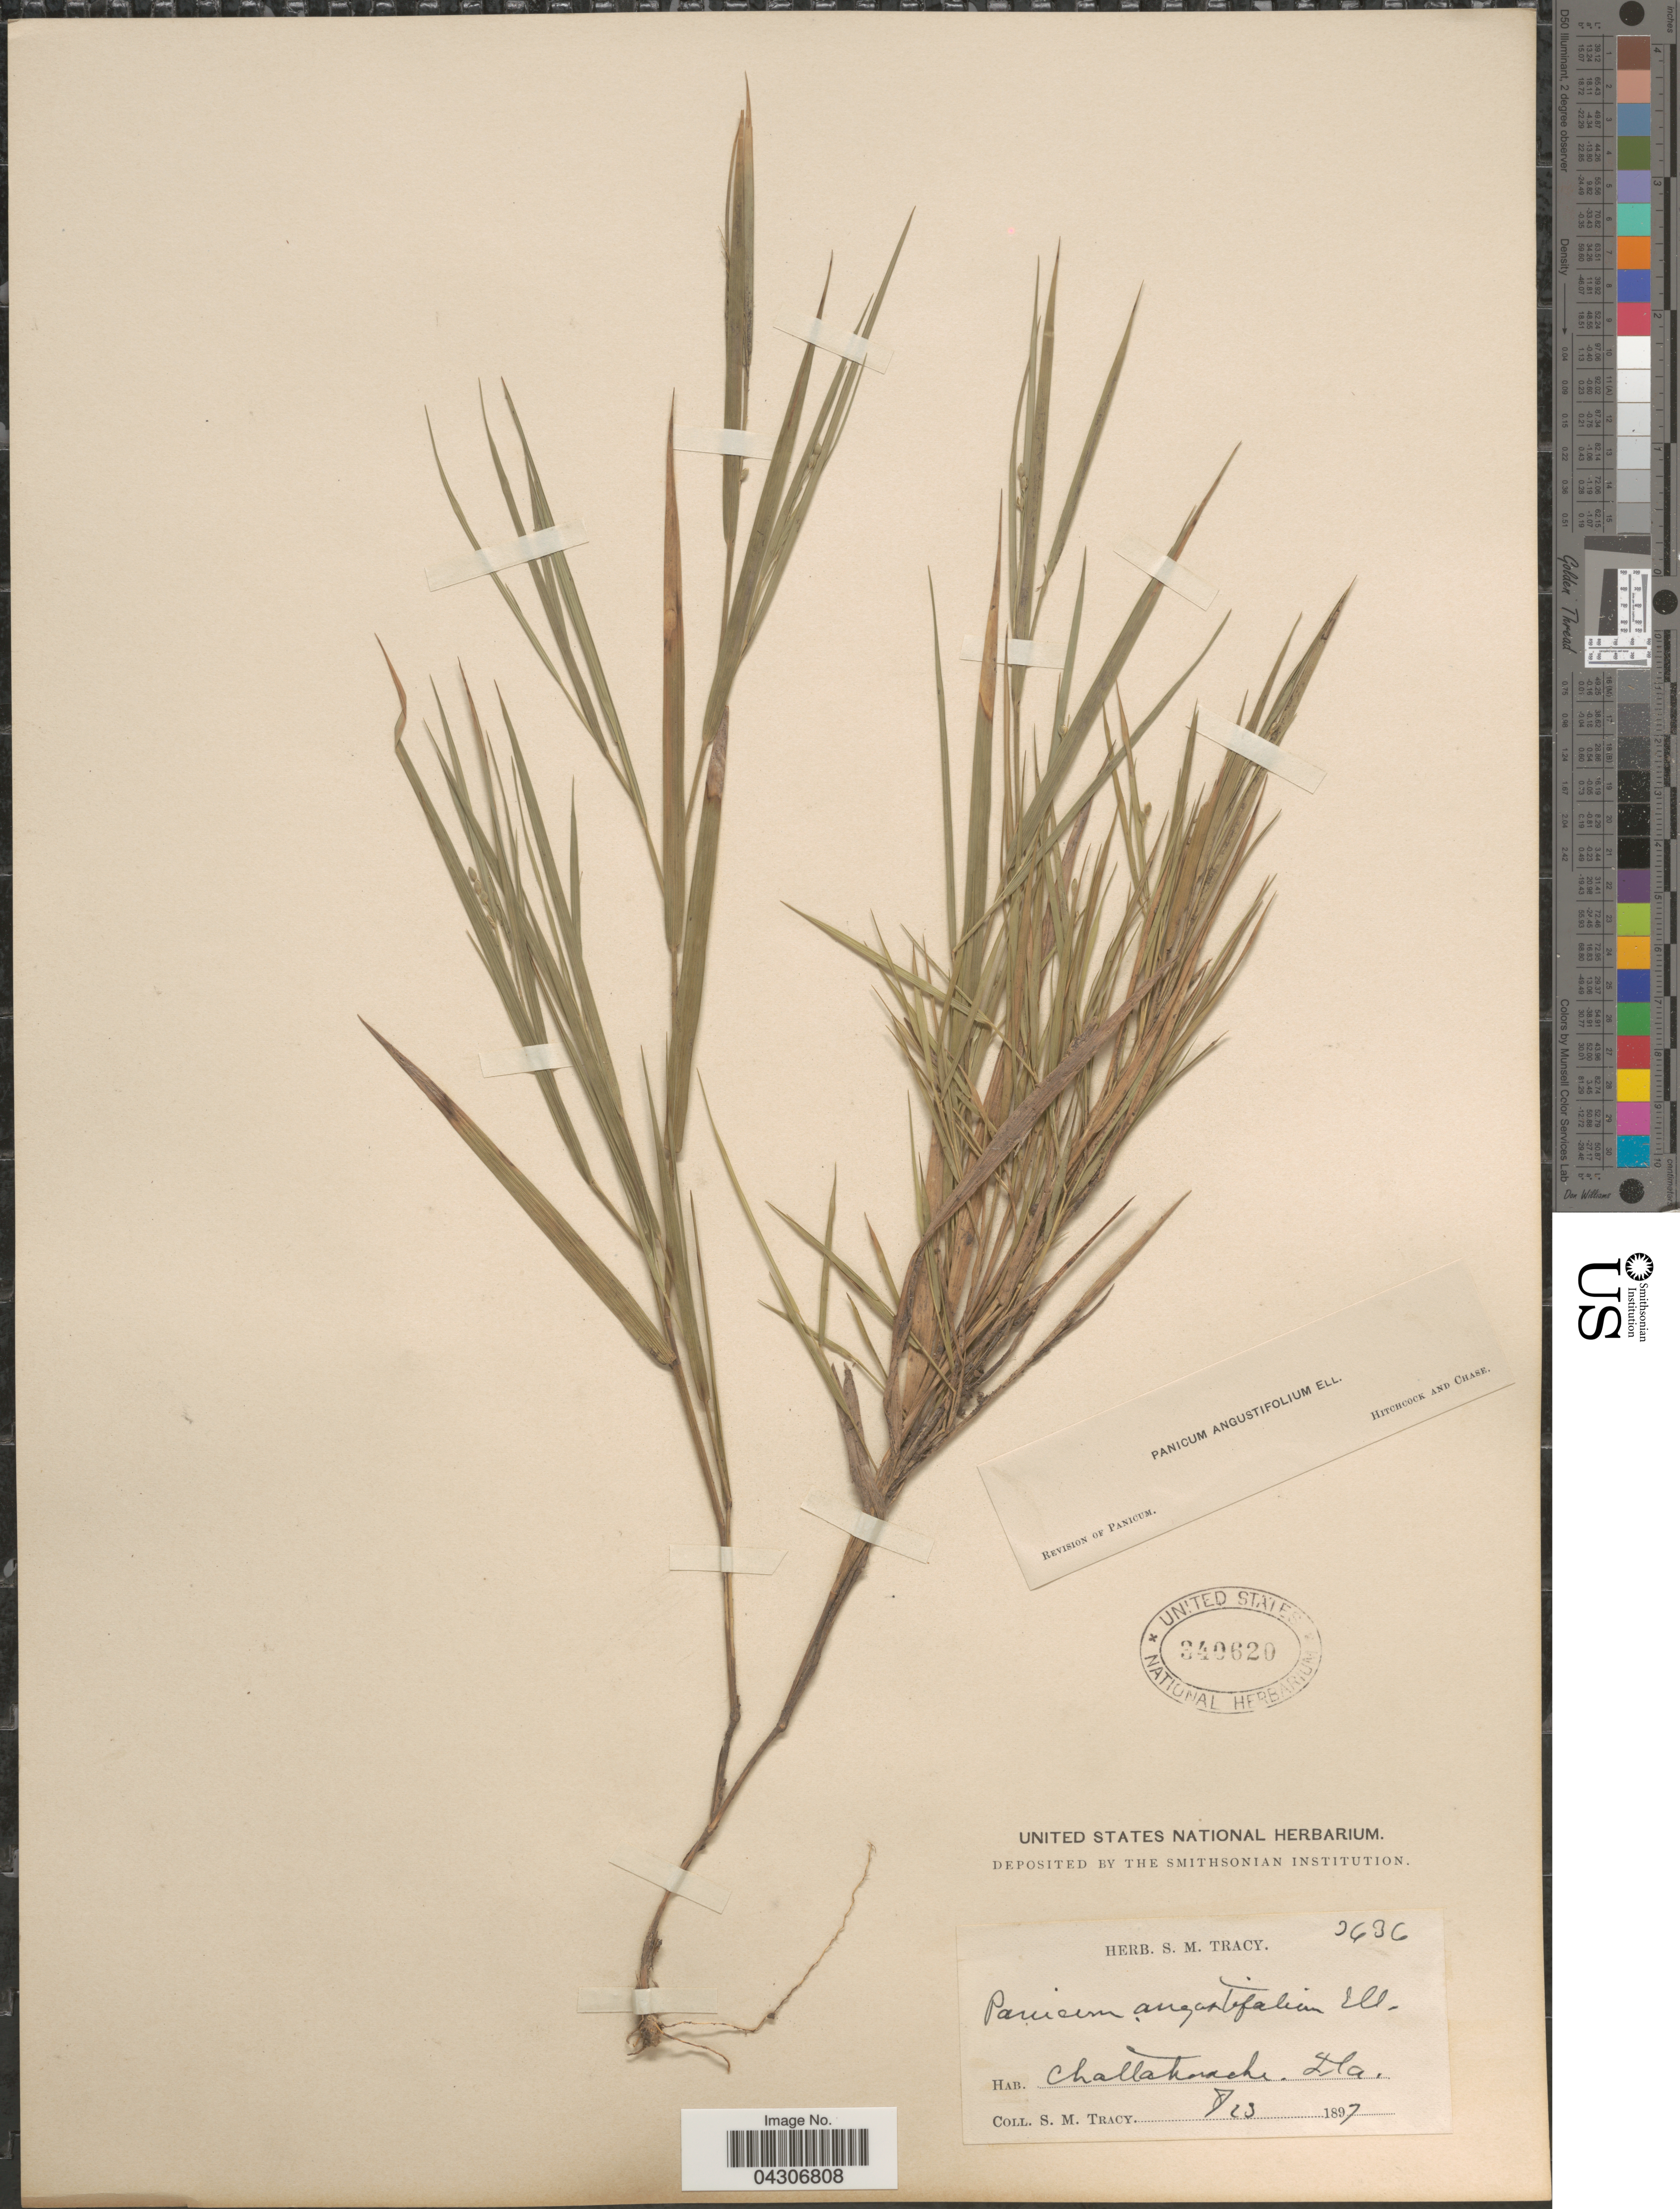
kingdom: Plantae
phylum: Tracheophyta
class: Liliopsida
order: Poales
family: Poaceae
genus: Dichanthelium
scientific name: Dichanthelium aciculare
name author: (Desv. ex Poir.) Gould & C.A. Clark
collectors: S. M. Tracy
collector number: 2636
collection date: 1897-08-23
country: United States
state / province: Florida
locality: Chattahoochee.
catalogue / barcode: US 340620